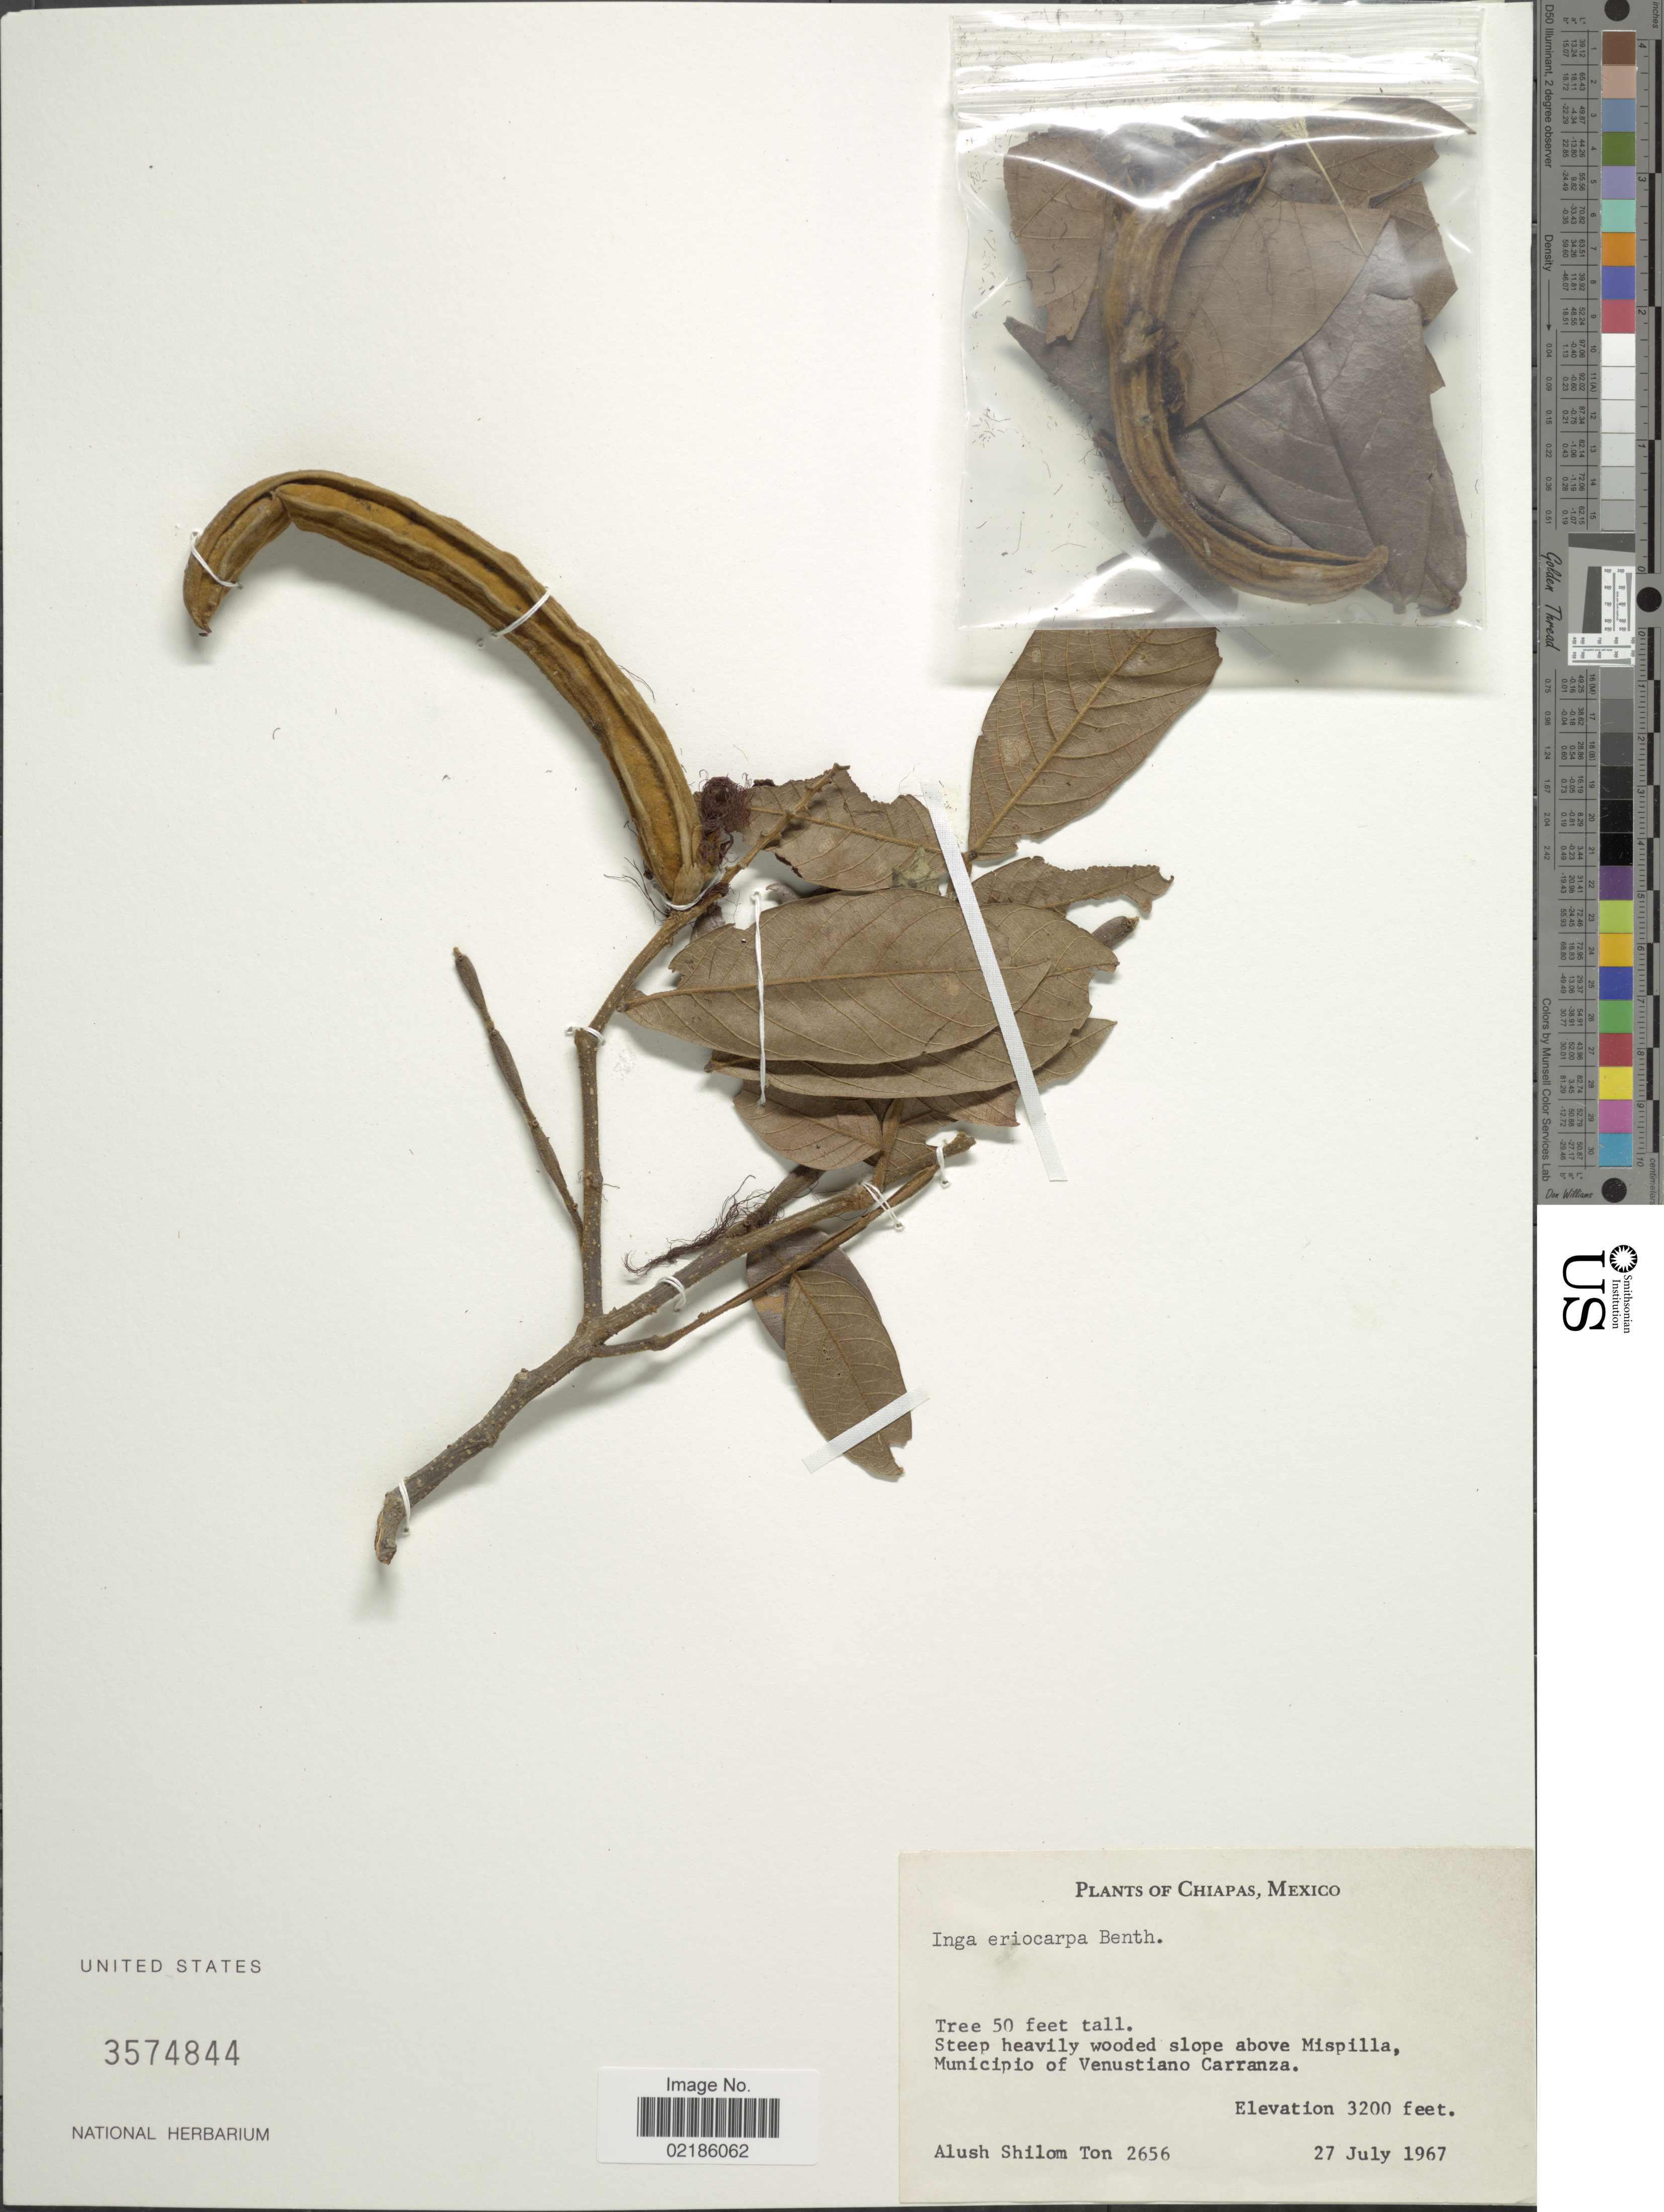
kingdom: Plantae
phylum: Tracheophyta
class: Magnoliopsida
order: Fabales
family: Fabaceae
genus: Inga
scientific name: Inga endlicheri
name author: (Kuntze) J.F. Macbr.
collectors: A. M. Ton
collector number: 2656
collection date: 1967-07-27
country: Mexico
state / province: Chiapas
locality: Steep heavily wooded slope above Mispilla, Municipio of Venustiano Carranza.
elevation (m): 975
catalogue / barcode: US 3574844